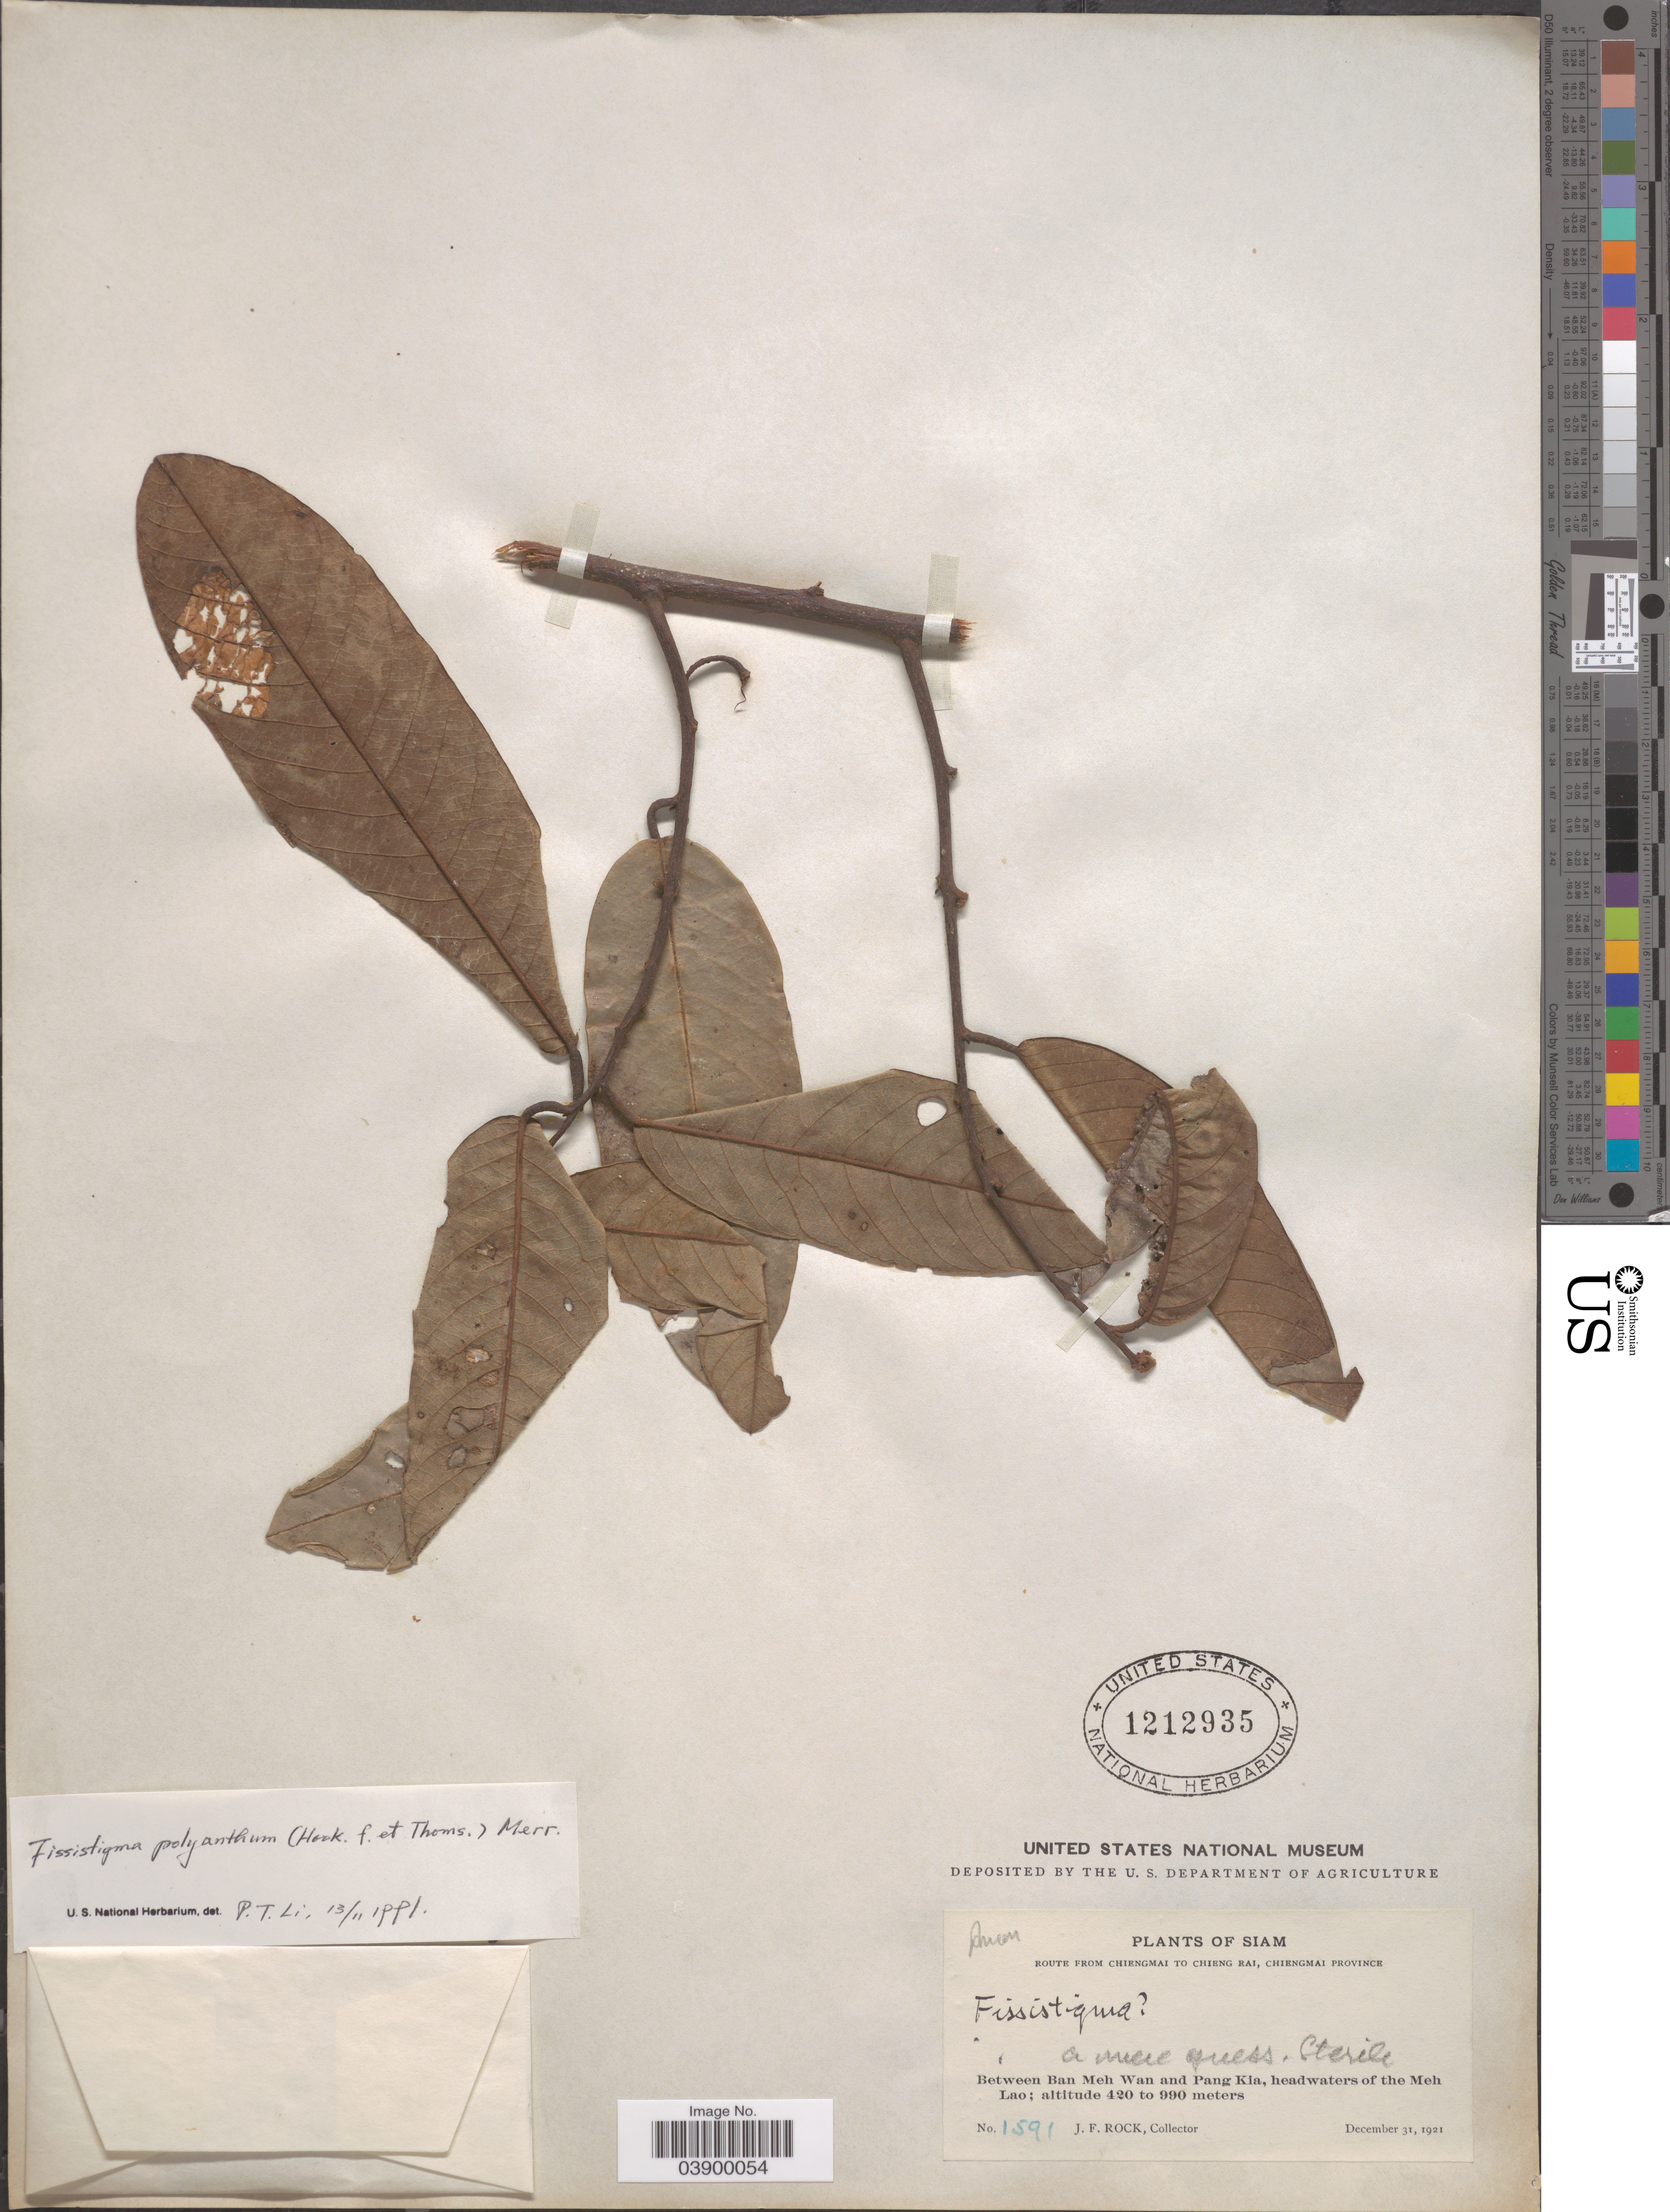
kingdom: Plantae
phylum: Tracheophyta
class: Magnoliopsida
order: Magnoliales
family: Annonaceae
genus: Fissistigma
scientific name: Fissistigma polyanthum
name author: Merr.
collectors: J. Rock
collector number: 1591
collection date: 1921-12-31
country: Thailand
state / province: Chiang Mai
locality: Siam. Route from Chiengmai to Chieng Rai, Chiengmai Province. Between Ban Meh Wan and Pang Kia, headwaters of the Meh Lao.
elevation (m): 420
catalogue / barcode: US 1212935